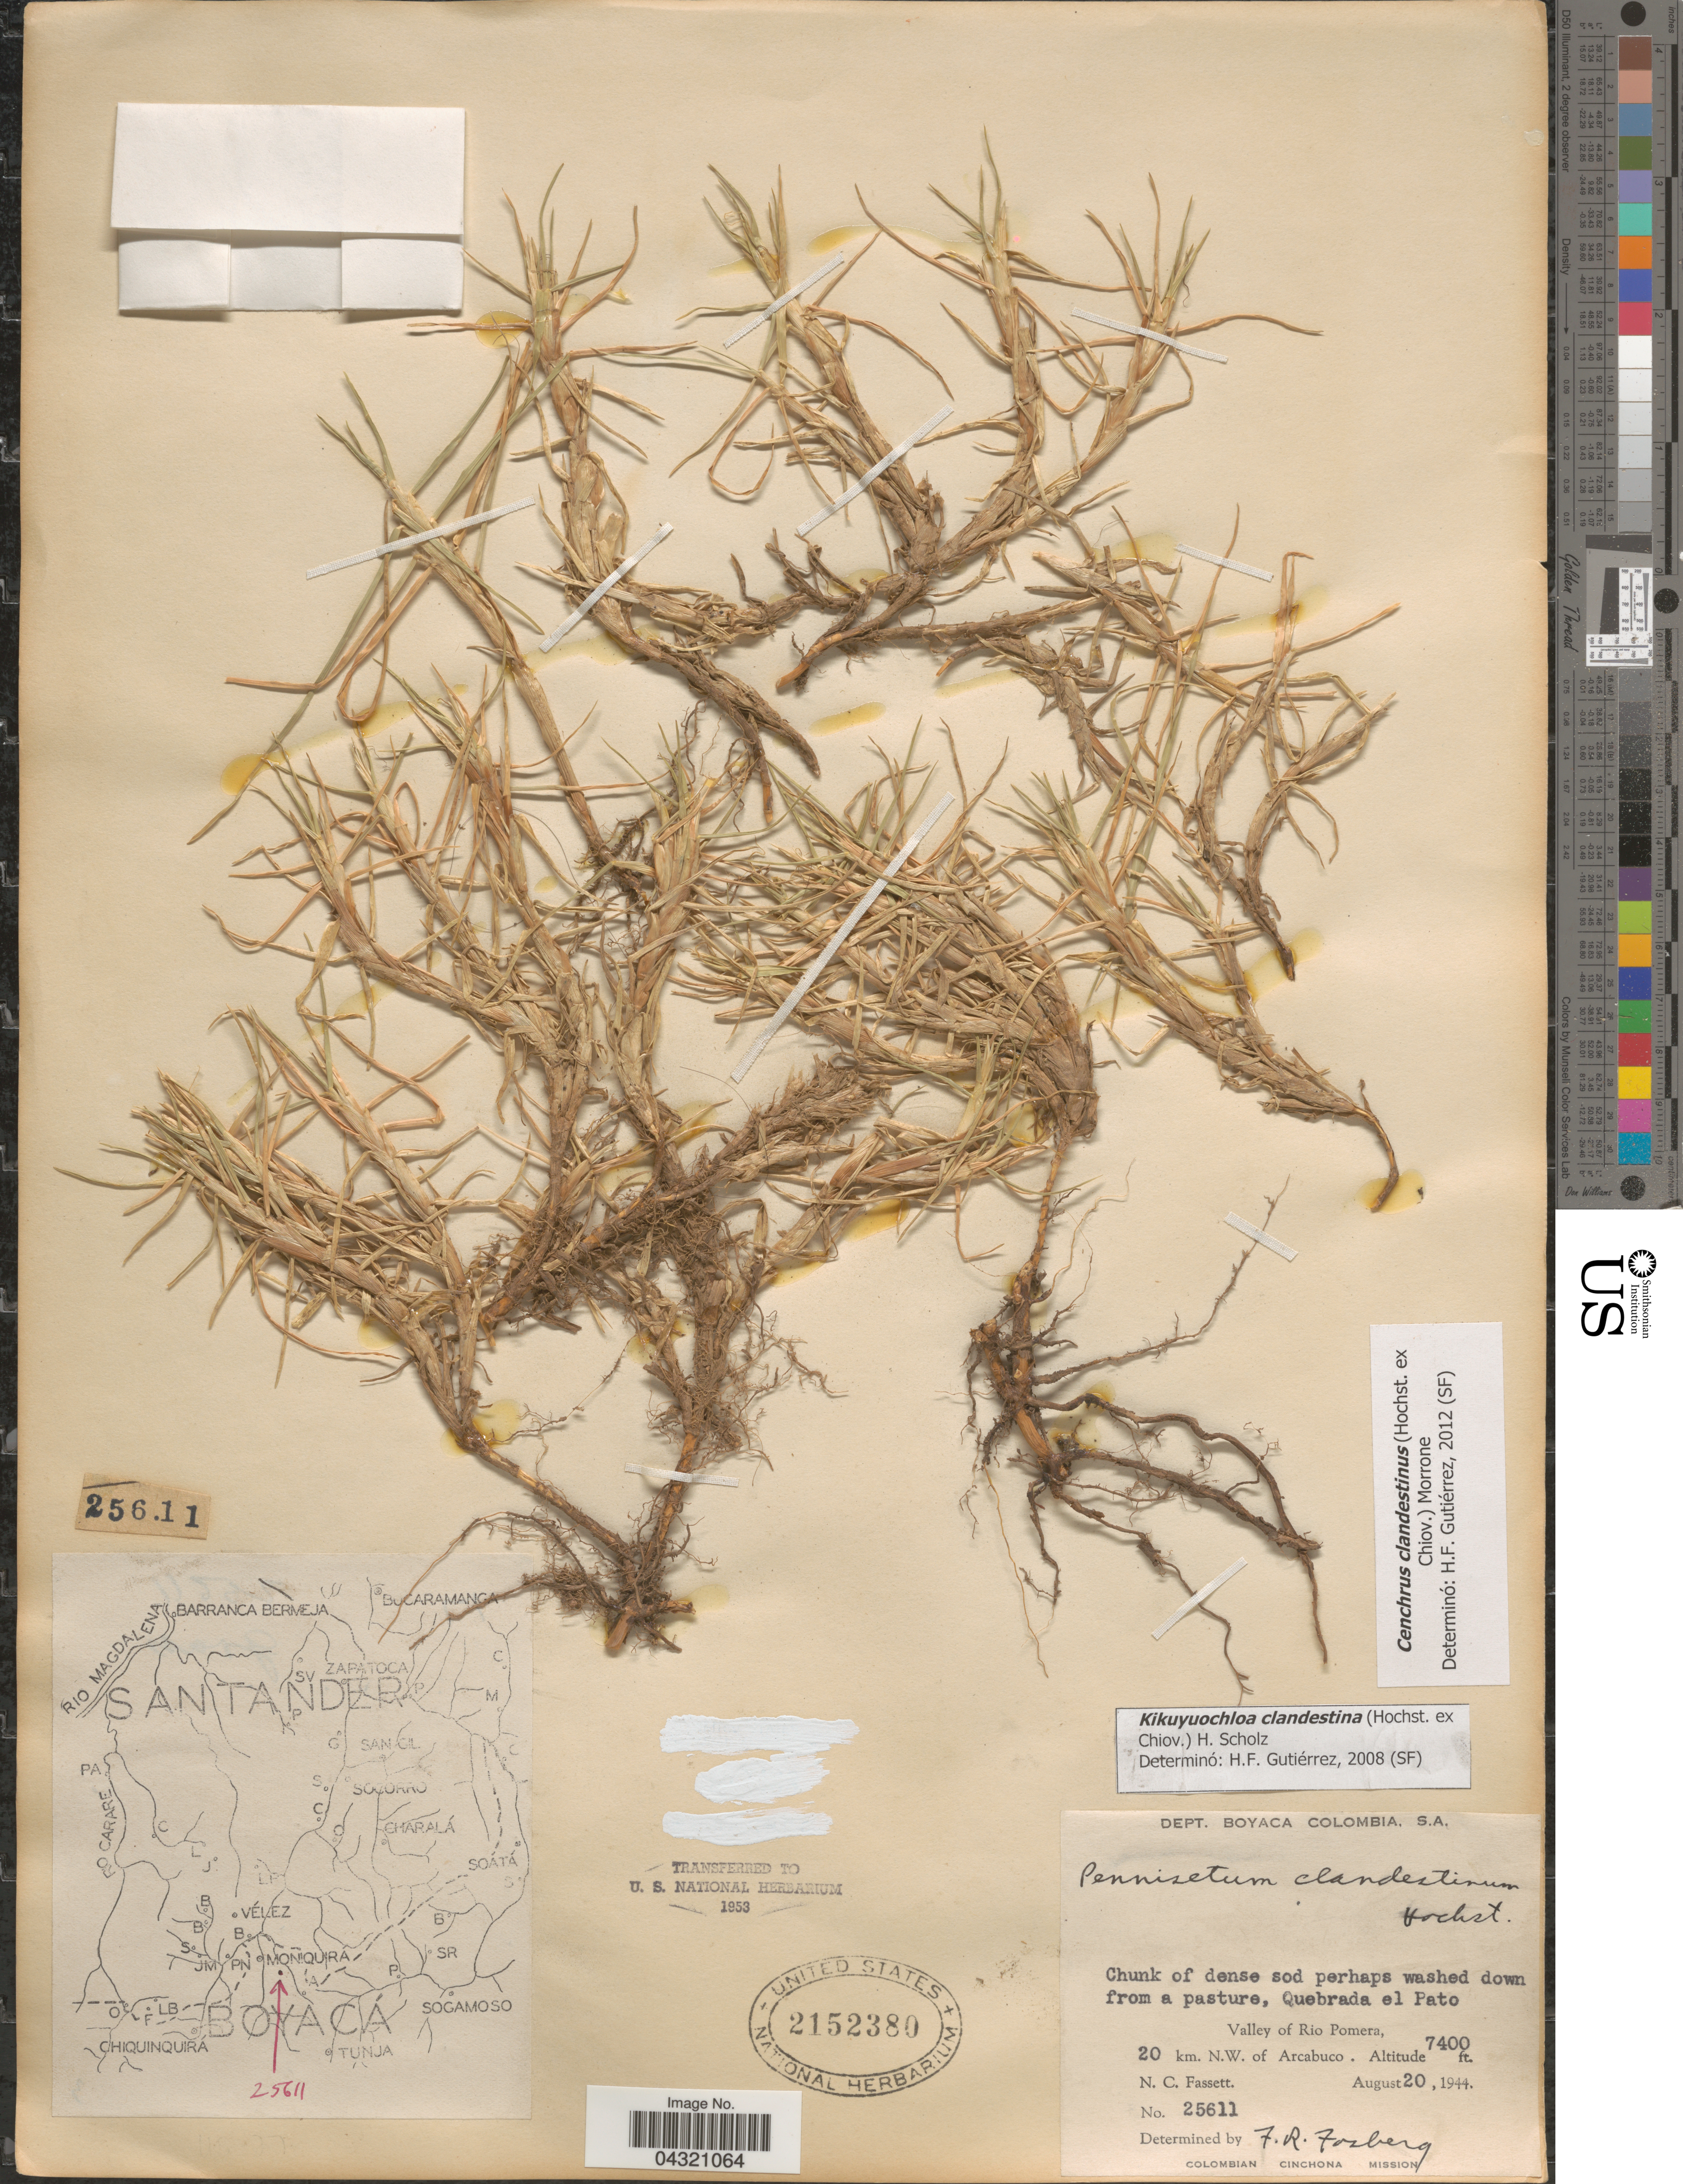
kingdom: Plantae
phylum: Tracheophyta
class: Liliopsida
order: Poales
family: Poaceae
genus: Cenchrus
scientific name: Cenchrus clandestinus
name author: (Hochst. & Chiov.) Morrone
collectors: N. C. Fassett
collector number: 25611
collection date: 1944-08-20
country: Colombia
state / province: Boyacá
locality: Dept. Boyaca. Quebrada el Pato. Valley of Rio Pomera, 20 km. N.W. of Arcabuco. Colombian Cinchona Mission.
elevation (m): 2256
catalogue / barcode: US 2152380